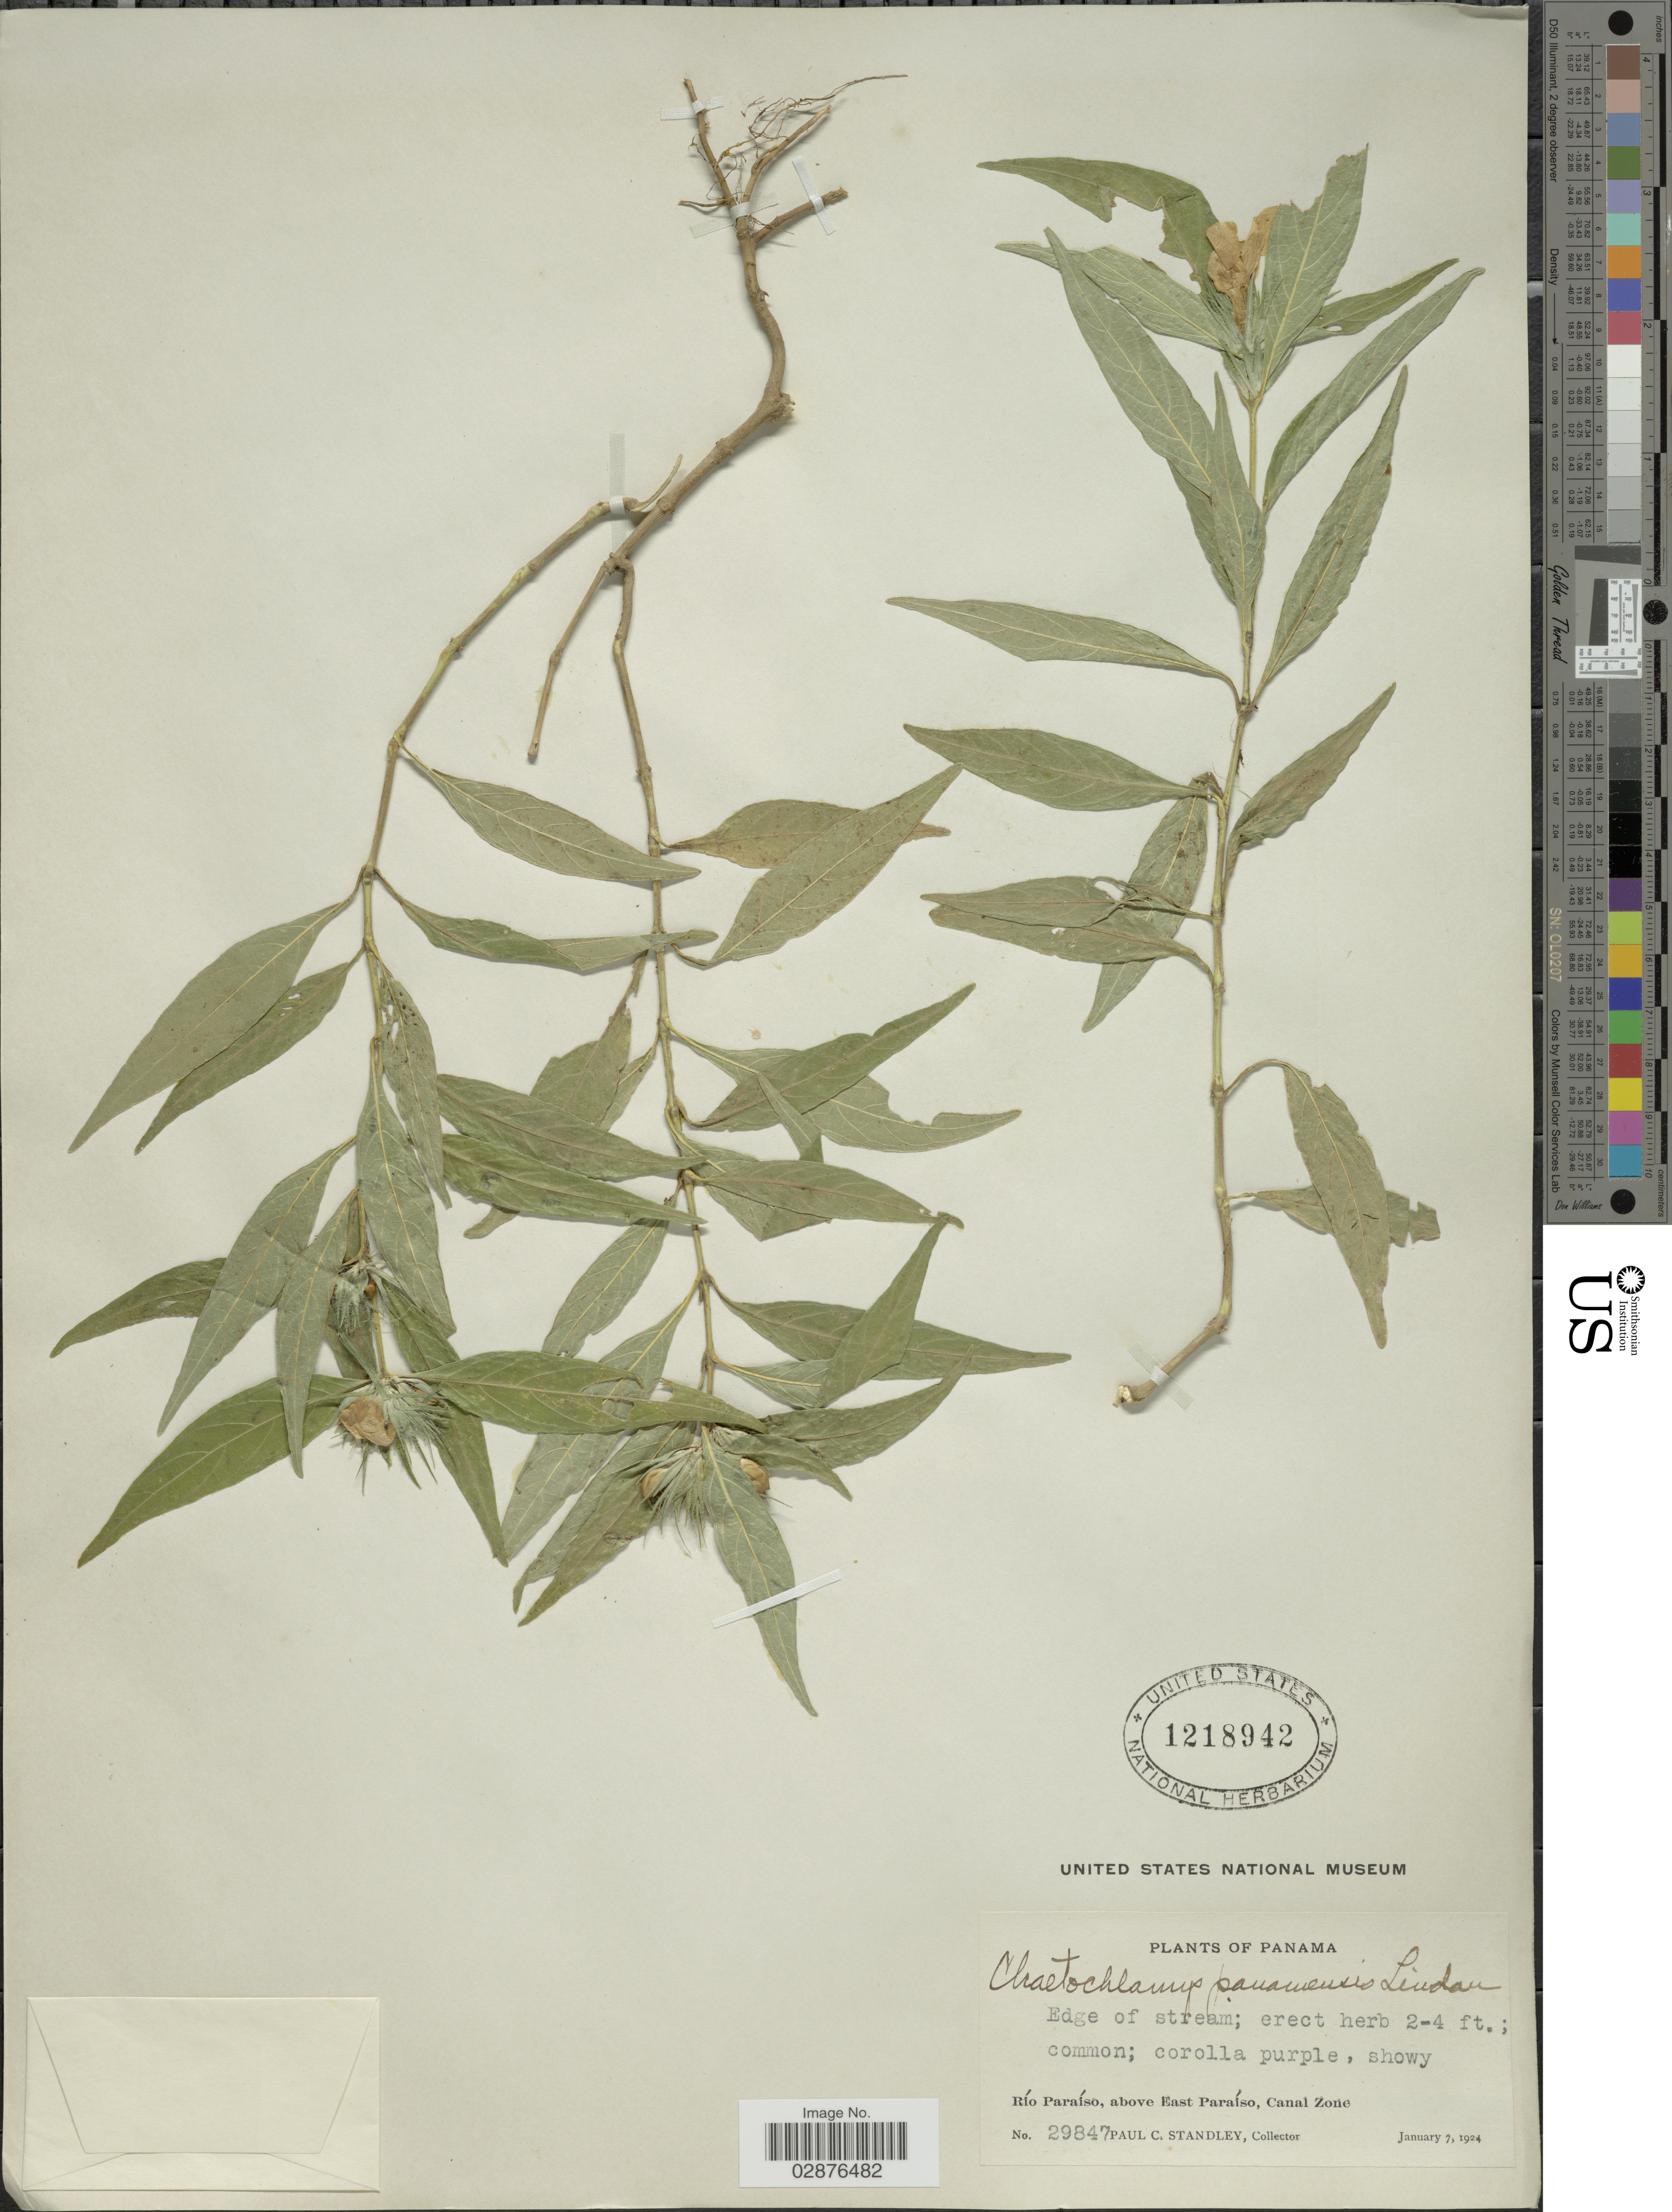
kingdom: Plantae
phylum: Tracheophyta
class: Magnoliopsida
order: Lamiales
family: Acanthaceae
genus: Justicia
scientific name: Justicia isthmensis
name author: T.F. Daniel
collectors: P. C. Standley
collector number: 29847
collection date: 1924-01-07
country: Panama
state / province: Colón / Panamá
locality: Río Paraíso, above East Paraíso, Canal Zone.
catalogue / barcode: US 1218942